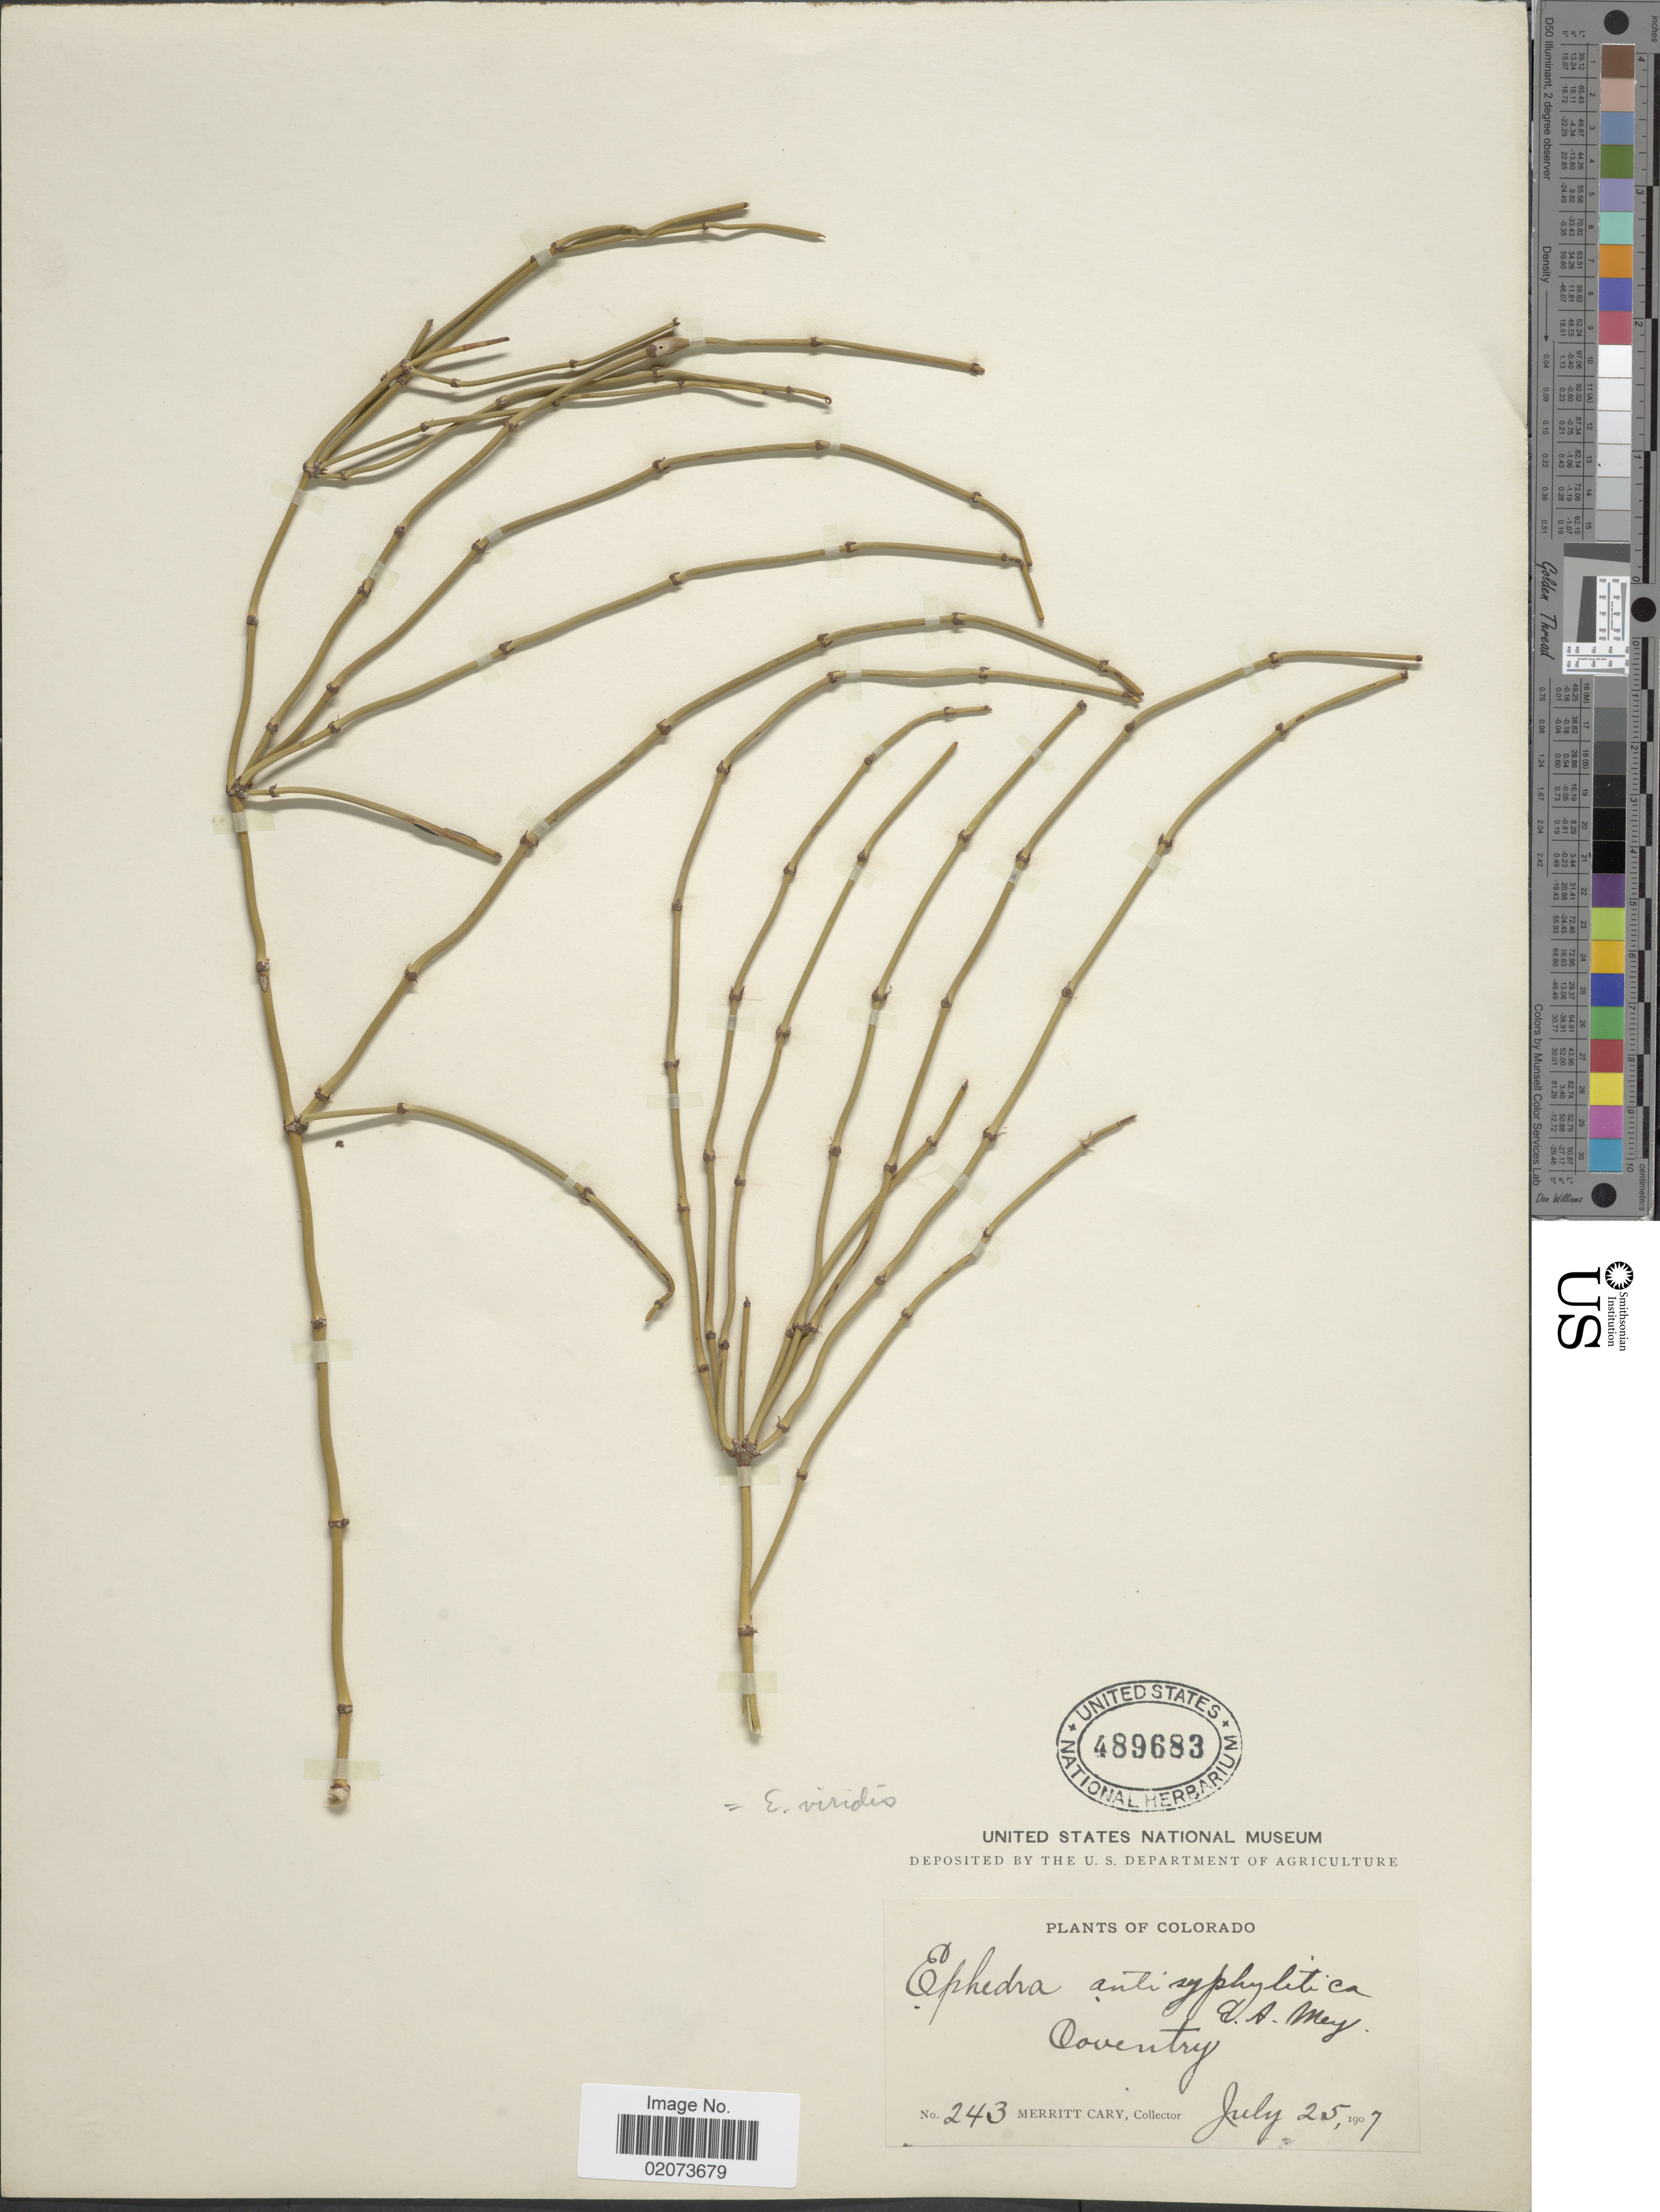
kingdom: Plantae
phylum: Tracheophyta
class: Gnetopsida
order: Ephedrales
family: Ephedraceae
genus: Ephedra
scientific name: Ephedra viridis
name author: Coville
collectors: M. Cary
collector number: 243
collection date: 1907-07-25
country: United States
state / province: Colorado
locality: Coventry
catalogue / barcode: US 489683